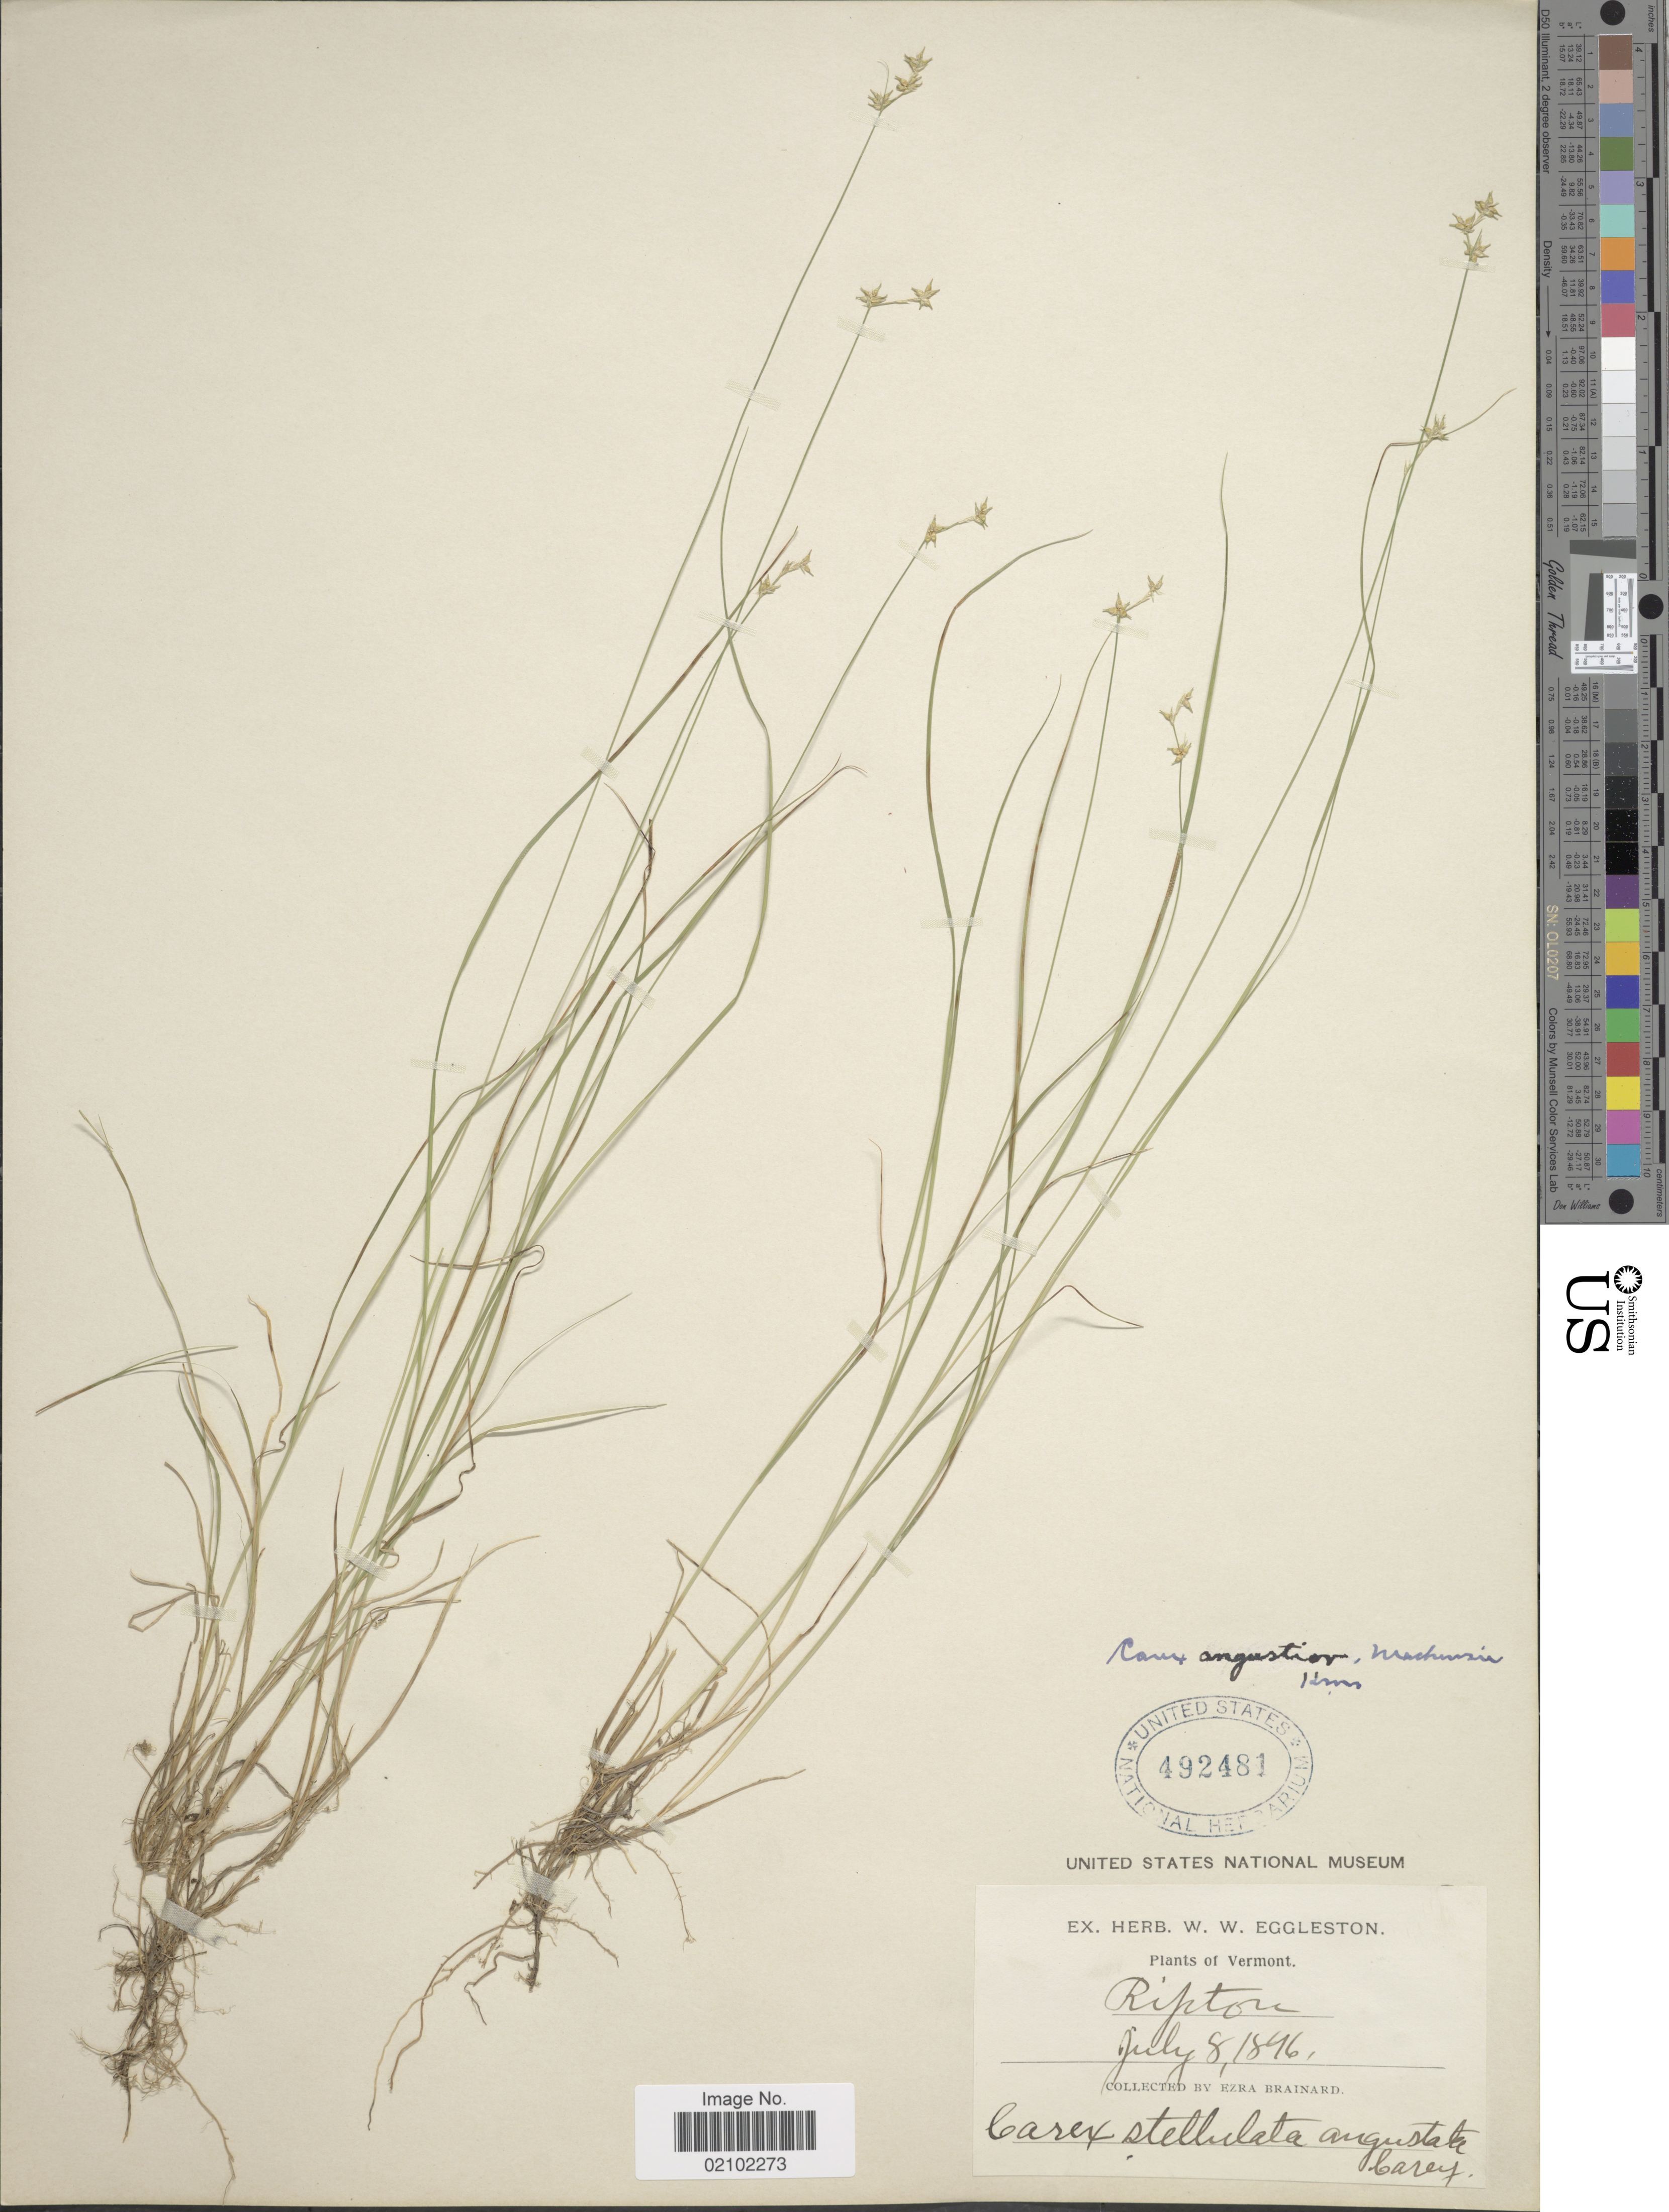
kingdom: Plantae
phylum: Tracheophyta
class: Liliopsida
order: Poales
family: Cyperaceae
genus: Carex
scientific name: Carex echinata subsp. echinata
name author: Murray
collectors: E. Brainerd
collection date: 1846-07-08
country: United States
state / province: Vermont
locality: Ripton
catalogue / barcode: US 492481